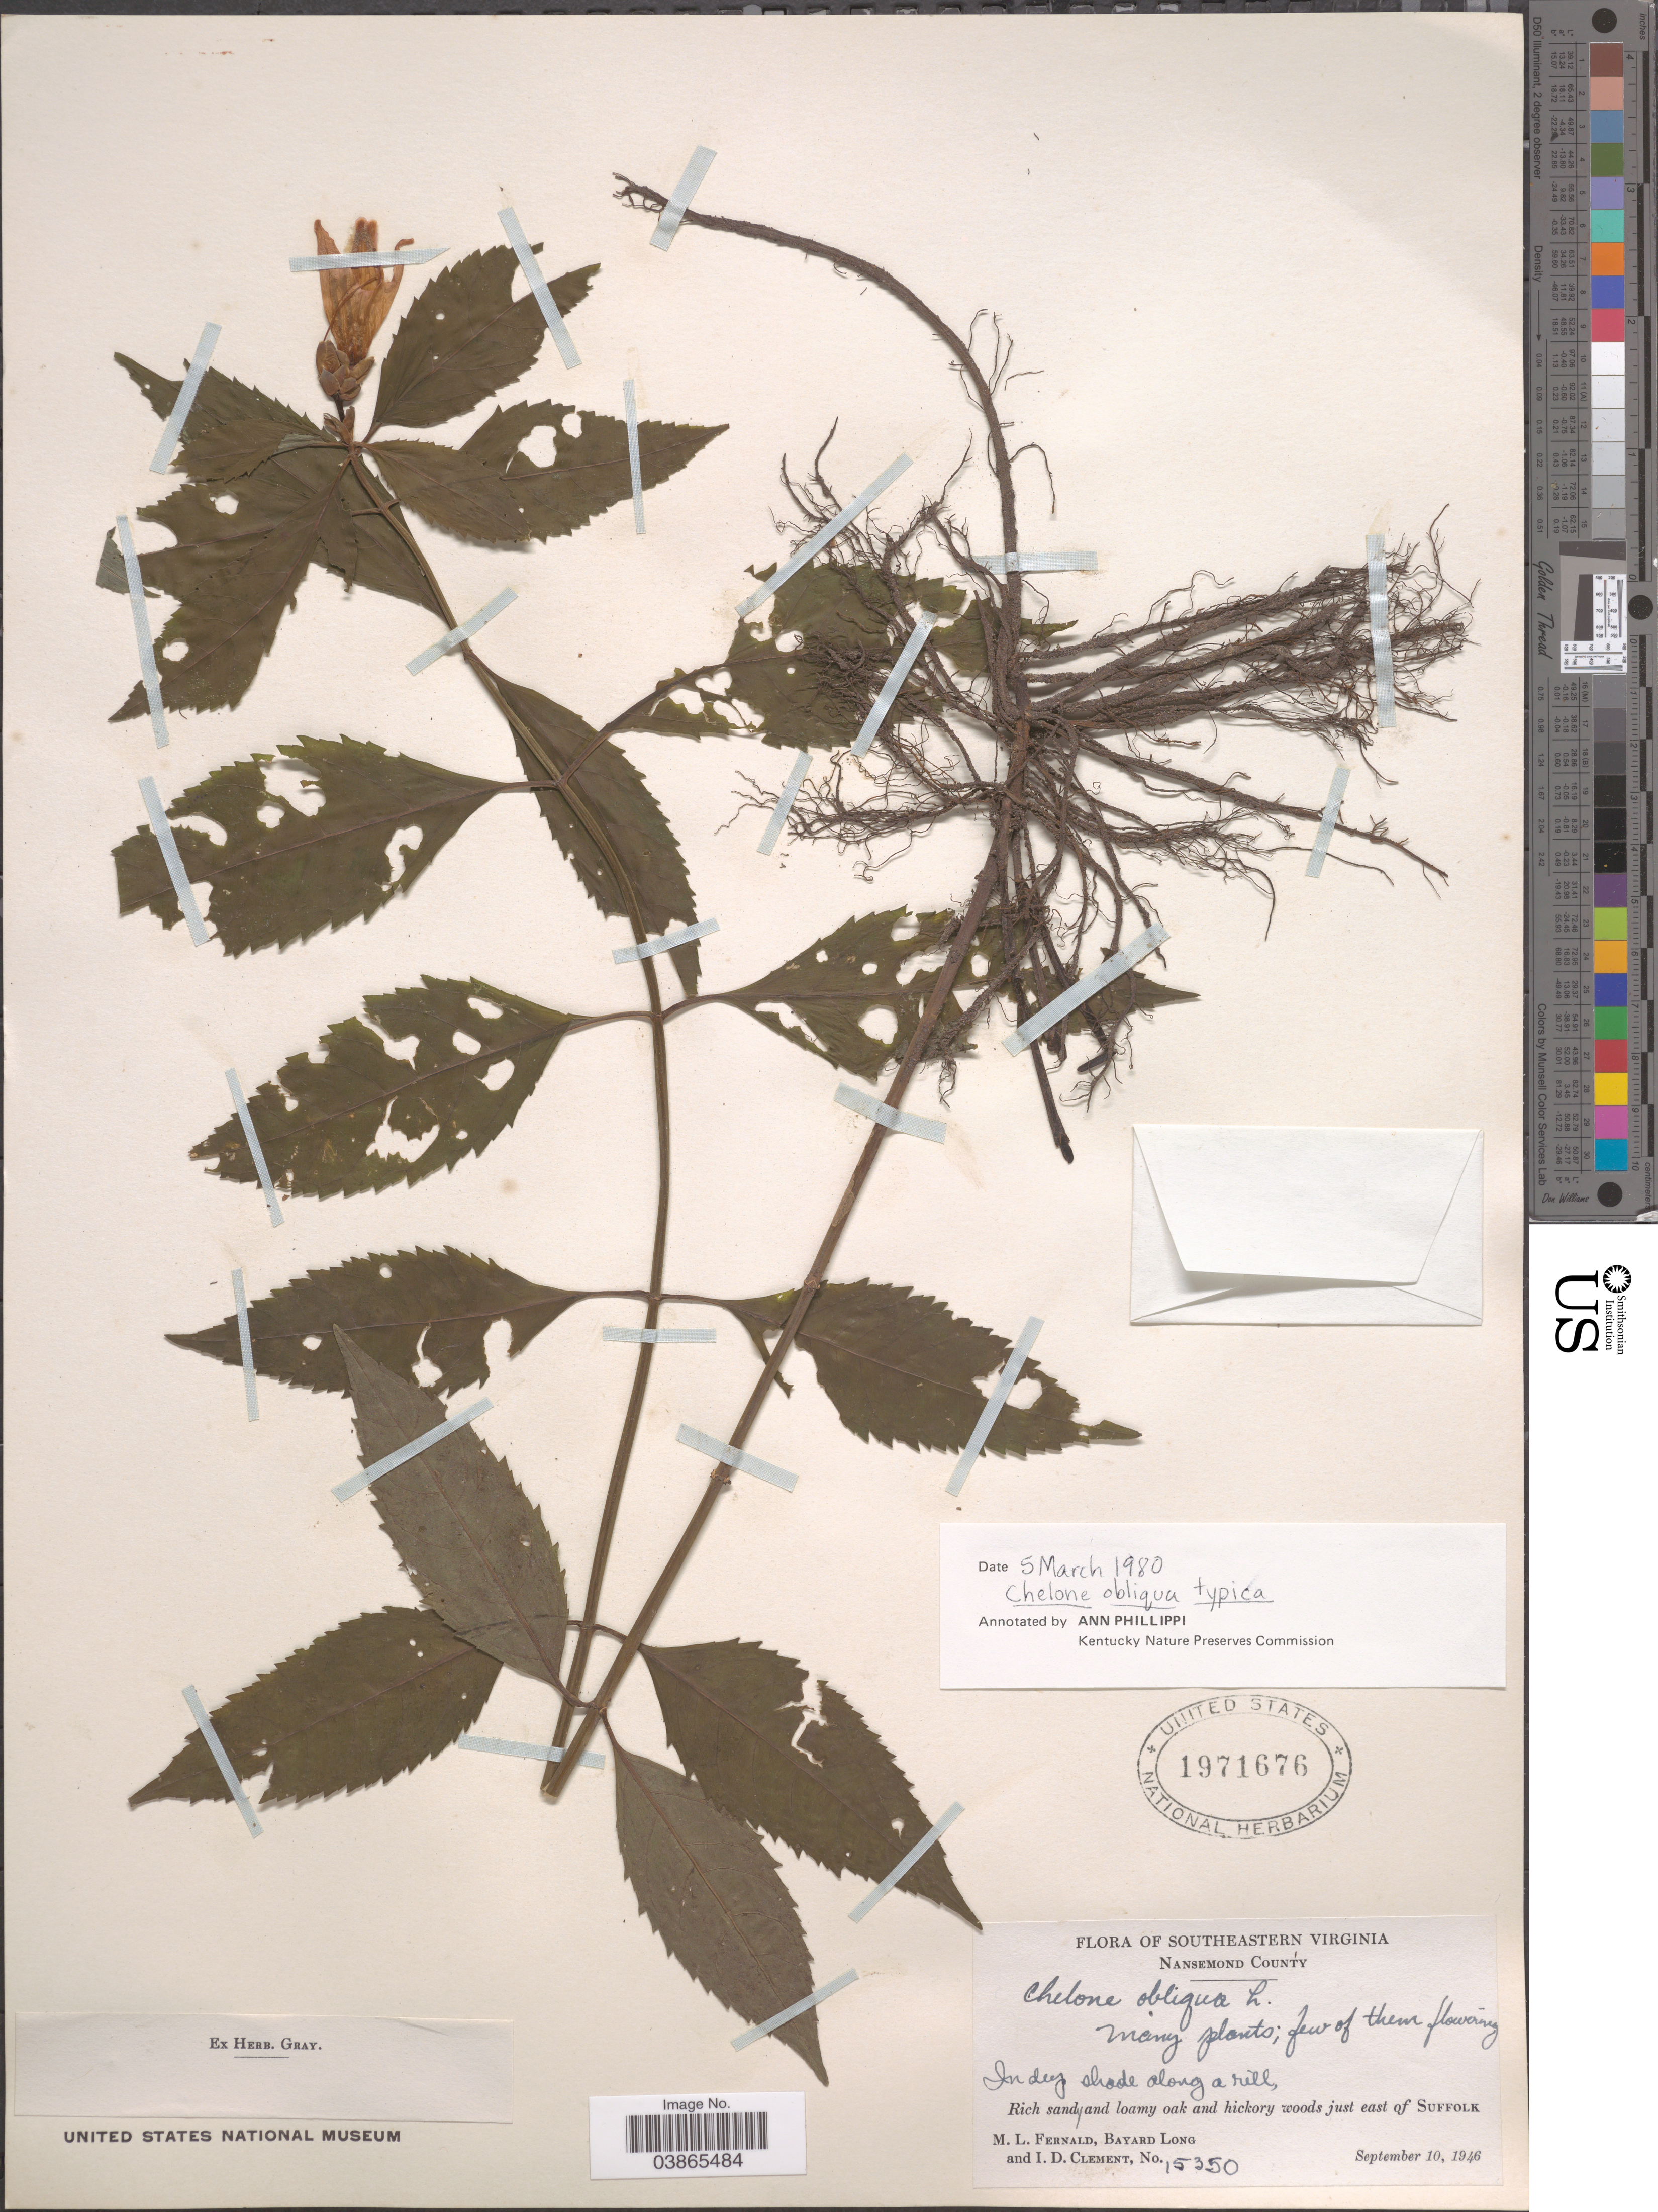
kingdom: Plantae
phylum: Tracheophyta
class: Magnoliopsida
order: Lamiales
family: Plantaginaceae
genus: Chelone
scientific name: Chelone obliqua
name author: L.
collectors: M. L. Fernald, B. Long & I. Clement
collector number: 15350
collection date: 1946-09-10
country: United States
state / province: Virginia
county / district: City of Suffolk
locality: Southeastern Virginia. Nansemond County. In deep shade along a Mill. Just east of Suffolk.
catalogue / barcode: US 1971676